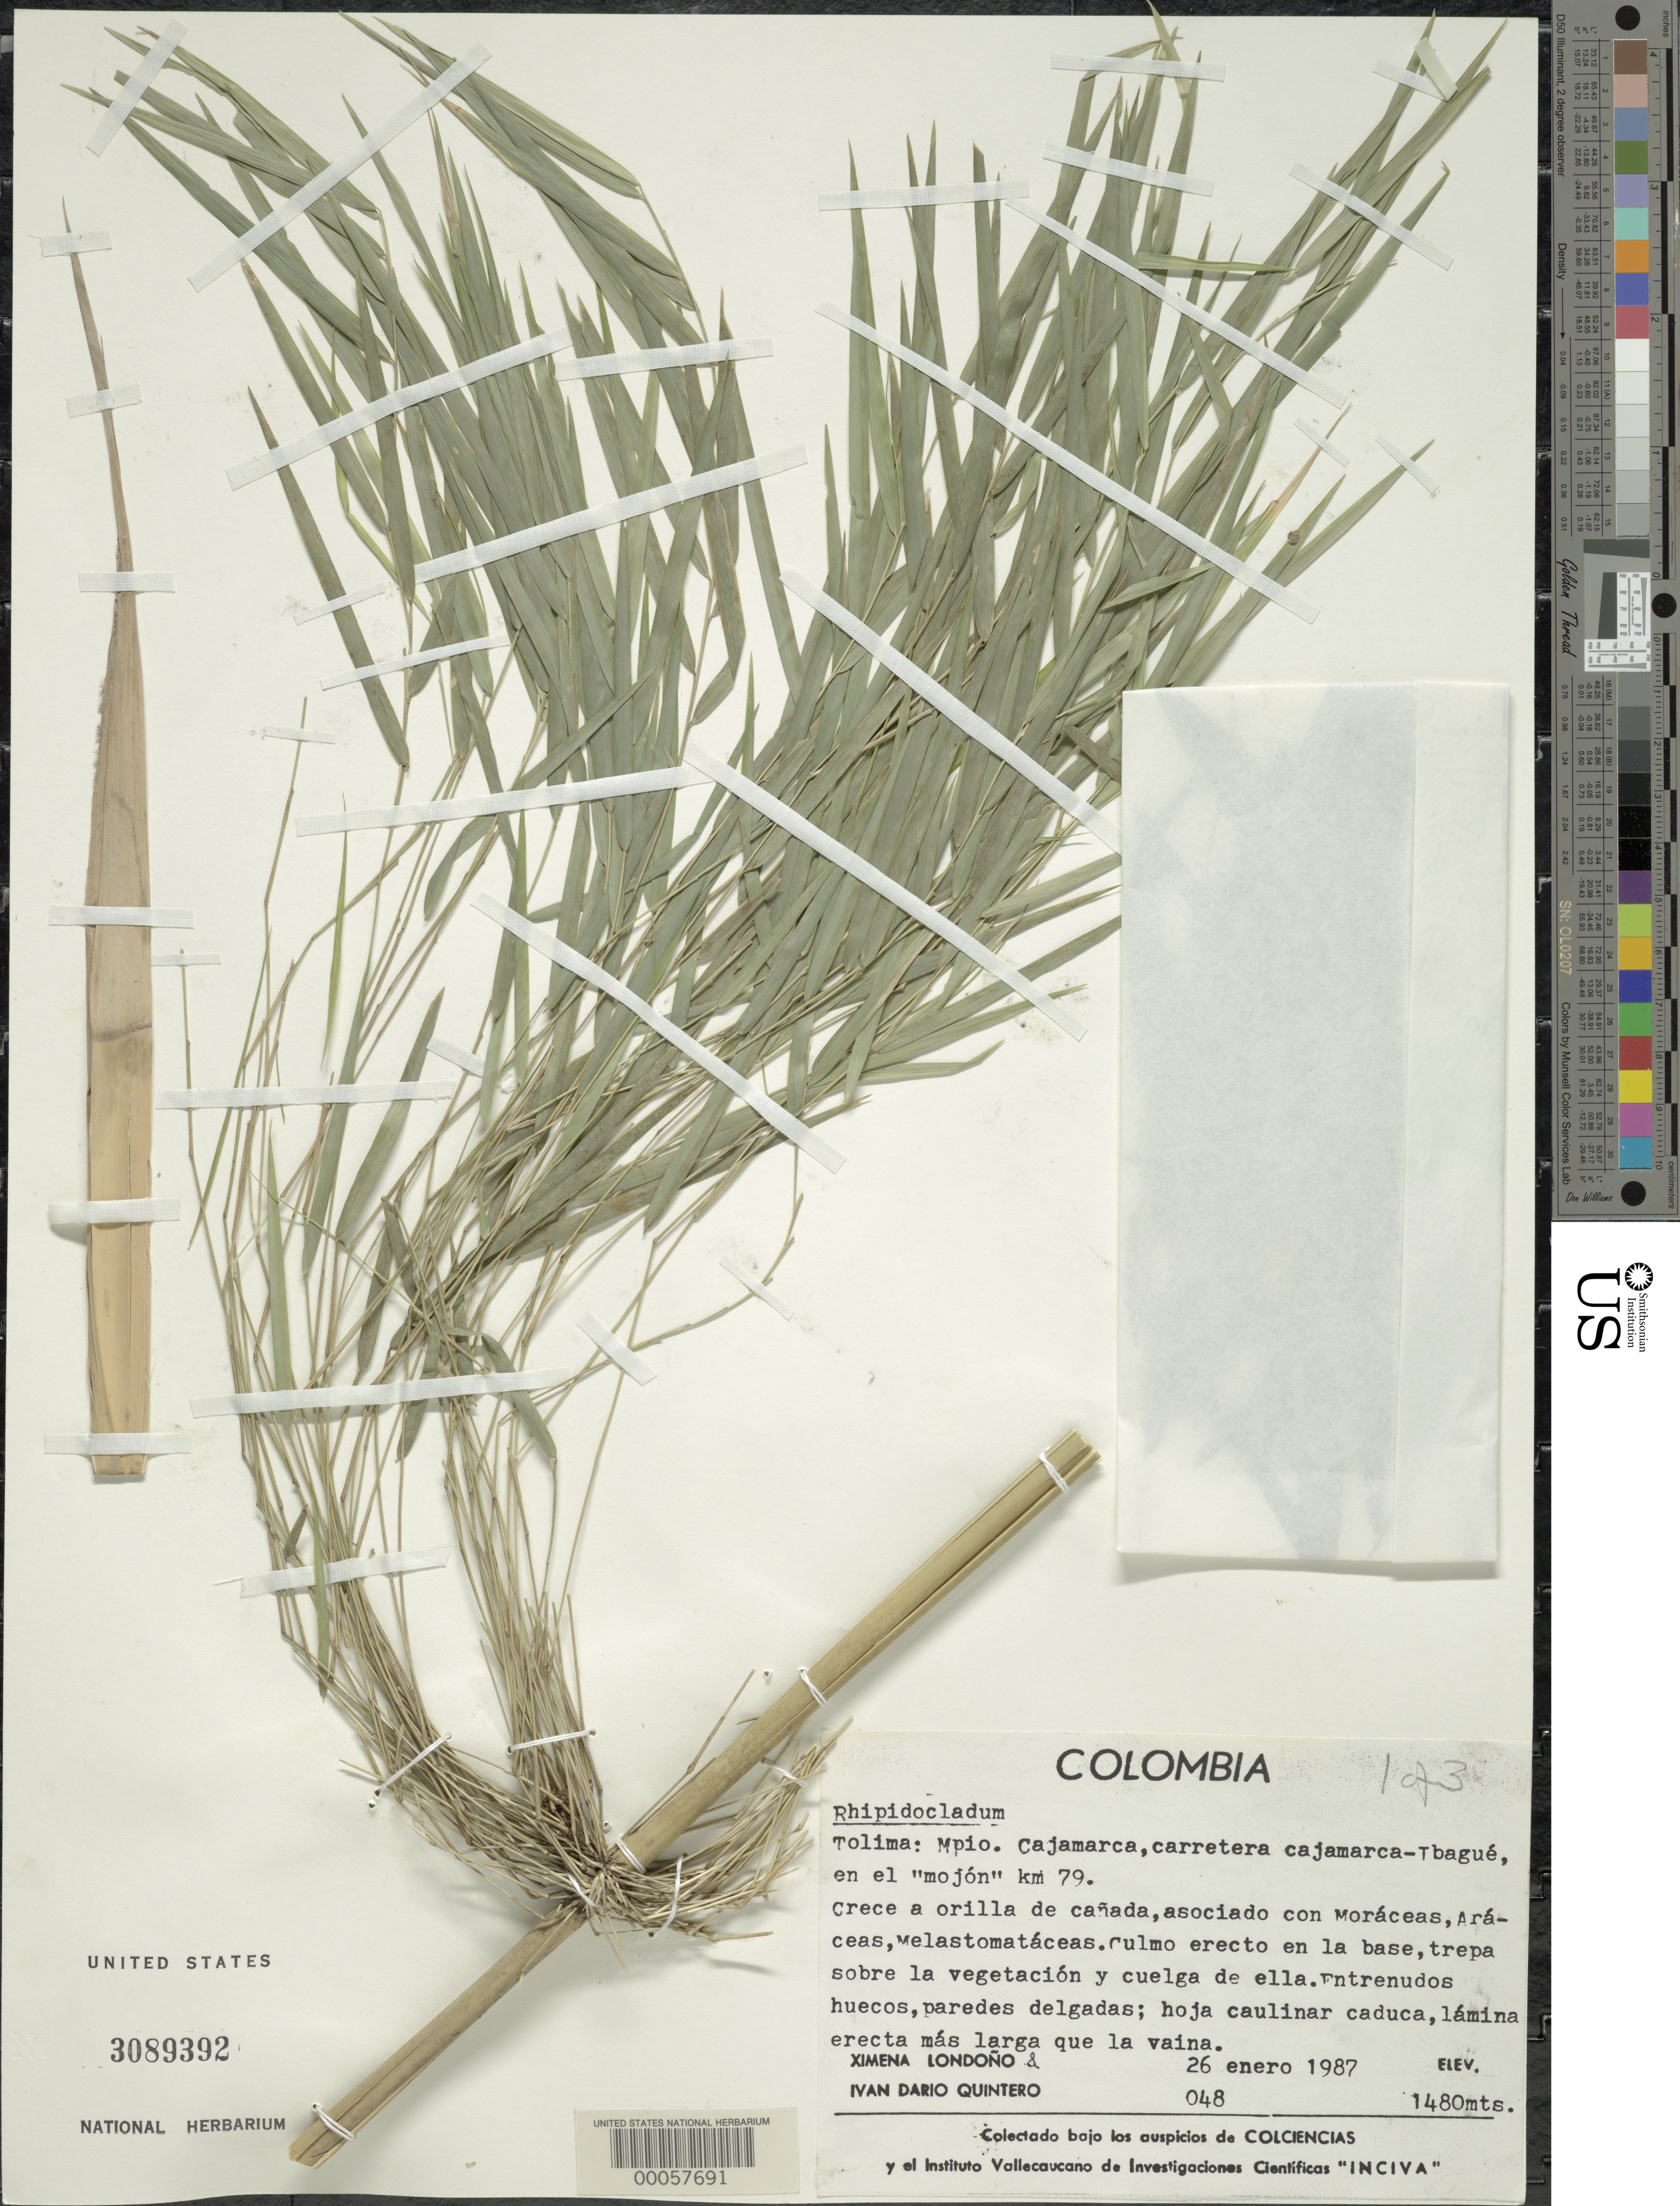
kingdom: Plantae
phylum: Tracheophyta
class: Liliopsida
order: Poales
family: Poaceae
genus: Rhipidocladum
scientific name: Rhipidocladum sp.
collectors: X. Londoño & I. Quintero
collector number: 48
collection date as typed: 26 Jan 1987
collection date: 1987-01-26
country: Colombia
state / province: Tolima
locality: Cajamarca, Cajamarca-Ibague road, at the 79 km marker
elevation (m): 1480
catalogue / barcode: US 3089392